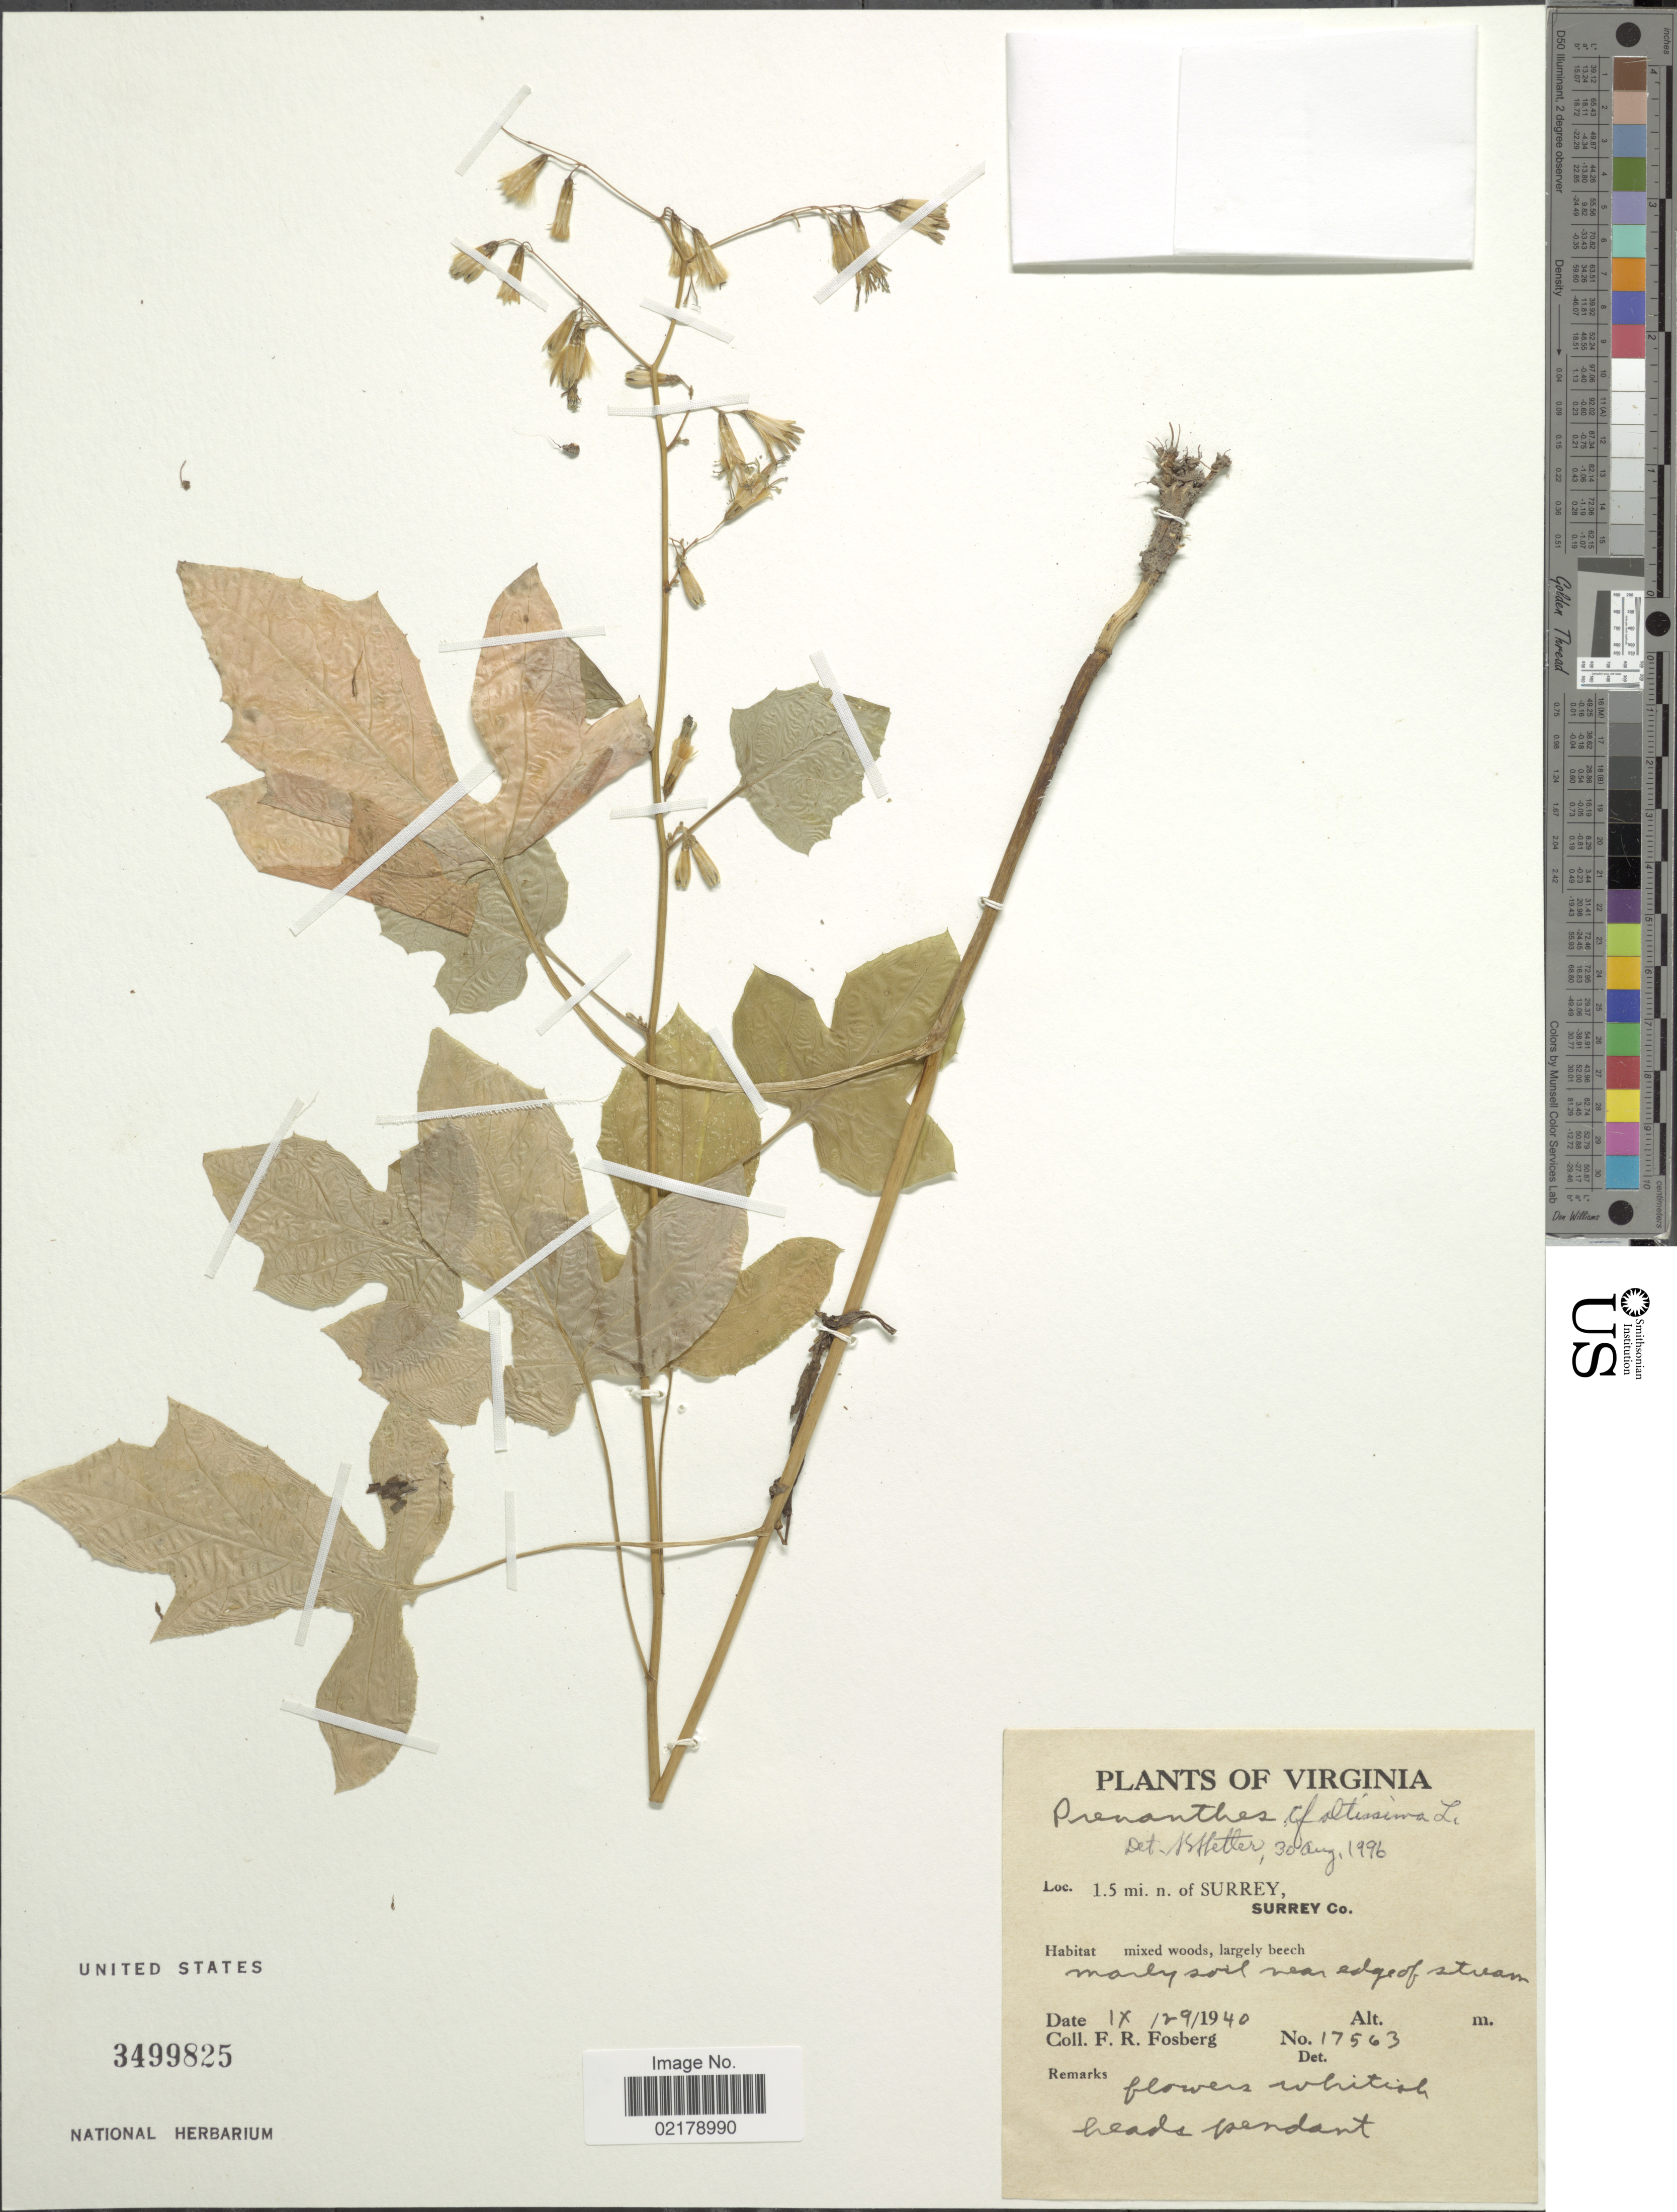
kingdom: Plantae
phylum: Tracheophyta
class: Magnoliopsida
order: Asterales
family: Asteraceae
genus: Nabalus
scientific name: Nabalus altissimus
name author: (L.) Hook.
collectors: F. R. Fosberg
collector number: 17563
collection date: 1940-09-29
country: United States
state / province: Virginia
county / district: Surry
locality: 1.5 mi. N of Surry.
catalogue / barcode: US 3499825